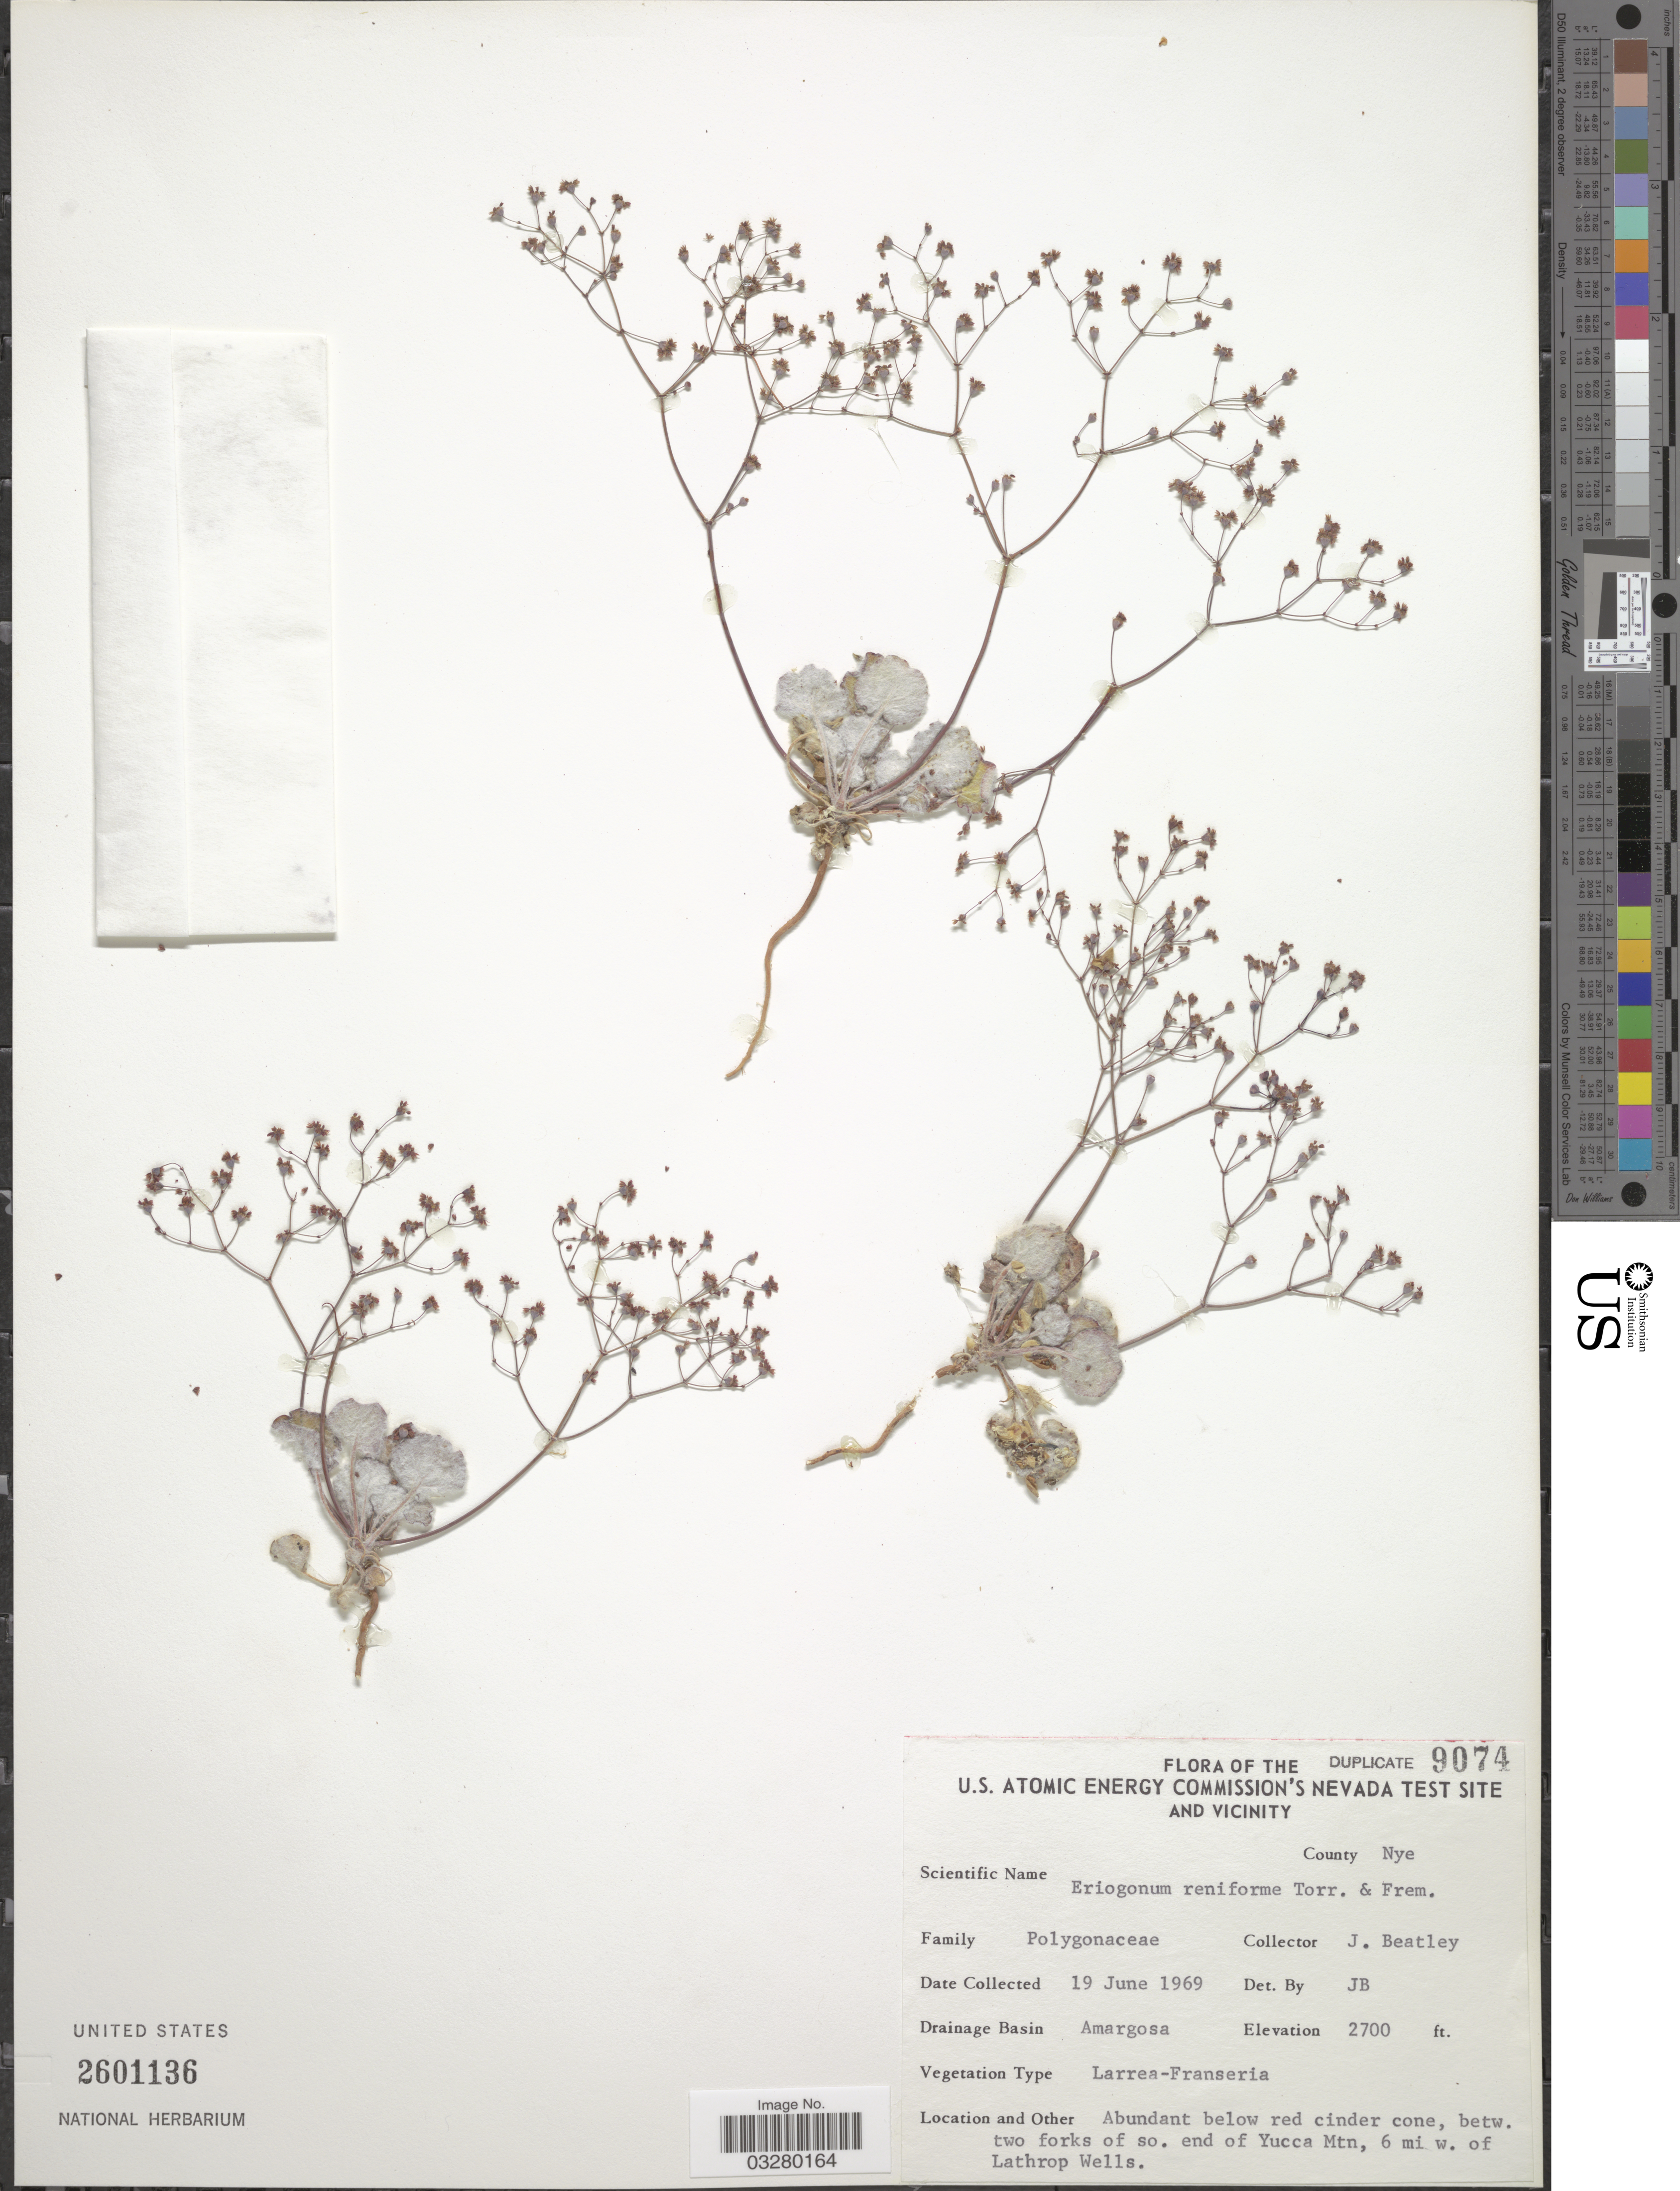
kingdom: Plantae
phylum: Tracheophyta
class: Magnoliopsida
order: Caryophyllales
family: Polygonaceae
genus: Eriogonum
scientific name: Eriogonum reniforme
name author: Torr. & Frém.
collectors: J. C. Beatley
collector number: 9074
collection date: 1969-06-19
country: United States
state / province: Nevada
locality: U.S. Atomic Energy Commission's Nevada Test Site and Vicinity. County Nye. Drainage Basin Amargosa. Betw. two forks of so. end of Yucca Mtn, 6 mi w. of Lathrop Wells.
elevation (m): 823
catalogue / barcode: US 2601136